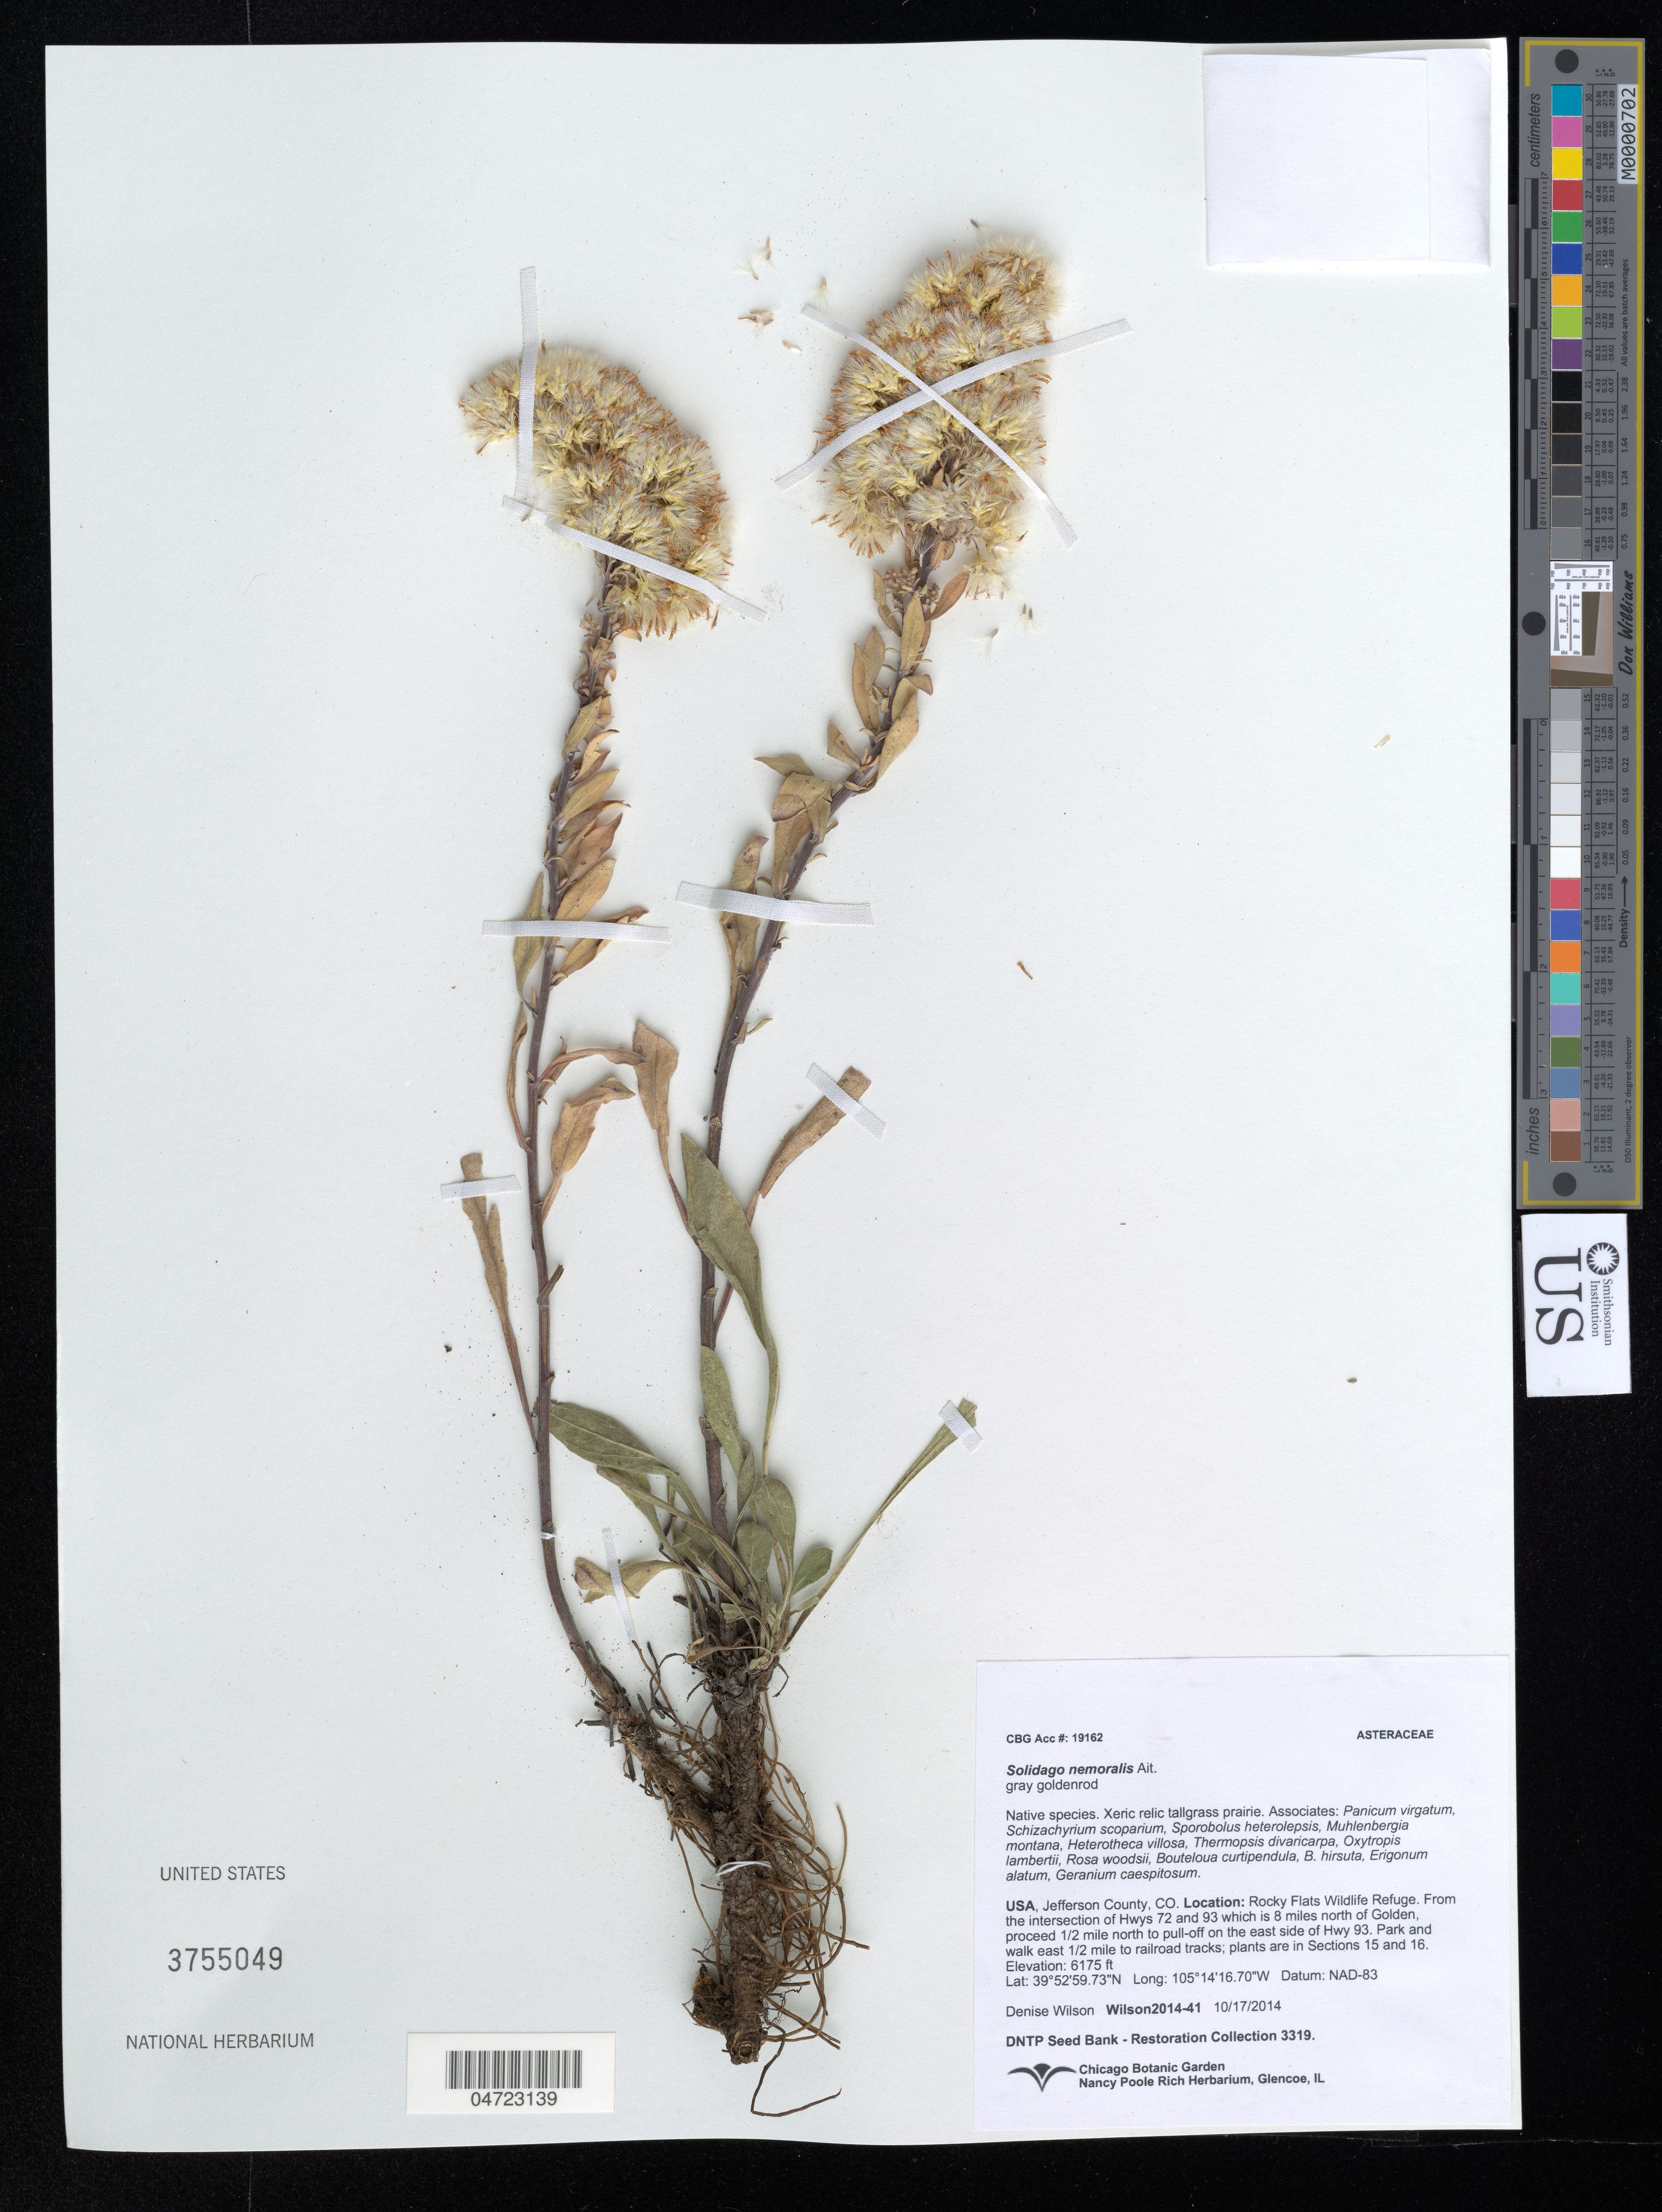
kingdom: Plantae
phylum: Tracheophyta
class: Magnoliopsida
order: Asterales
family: Asteraceae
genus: Solidago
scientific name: Solidago nemoralis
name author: Aiton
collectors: D. Wilson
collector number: Wilson2014-41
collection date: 2014-10-17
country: United States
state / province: Colorado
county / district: Jefferson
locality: Jefferson County. Rocky Flats Wildlife Refuge. From the intersection of Hwys 72 and 93 which is 8 miles north of Golden, proceed 1/2 mile north to pull-off on the east side of Hwy 93. Park and walk east 1/2 mile to railroad tracks; plants are in Sections 15 and 16.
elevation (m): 1882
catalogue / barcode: US 3755049